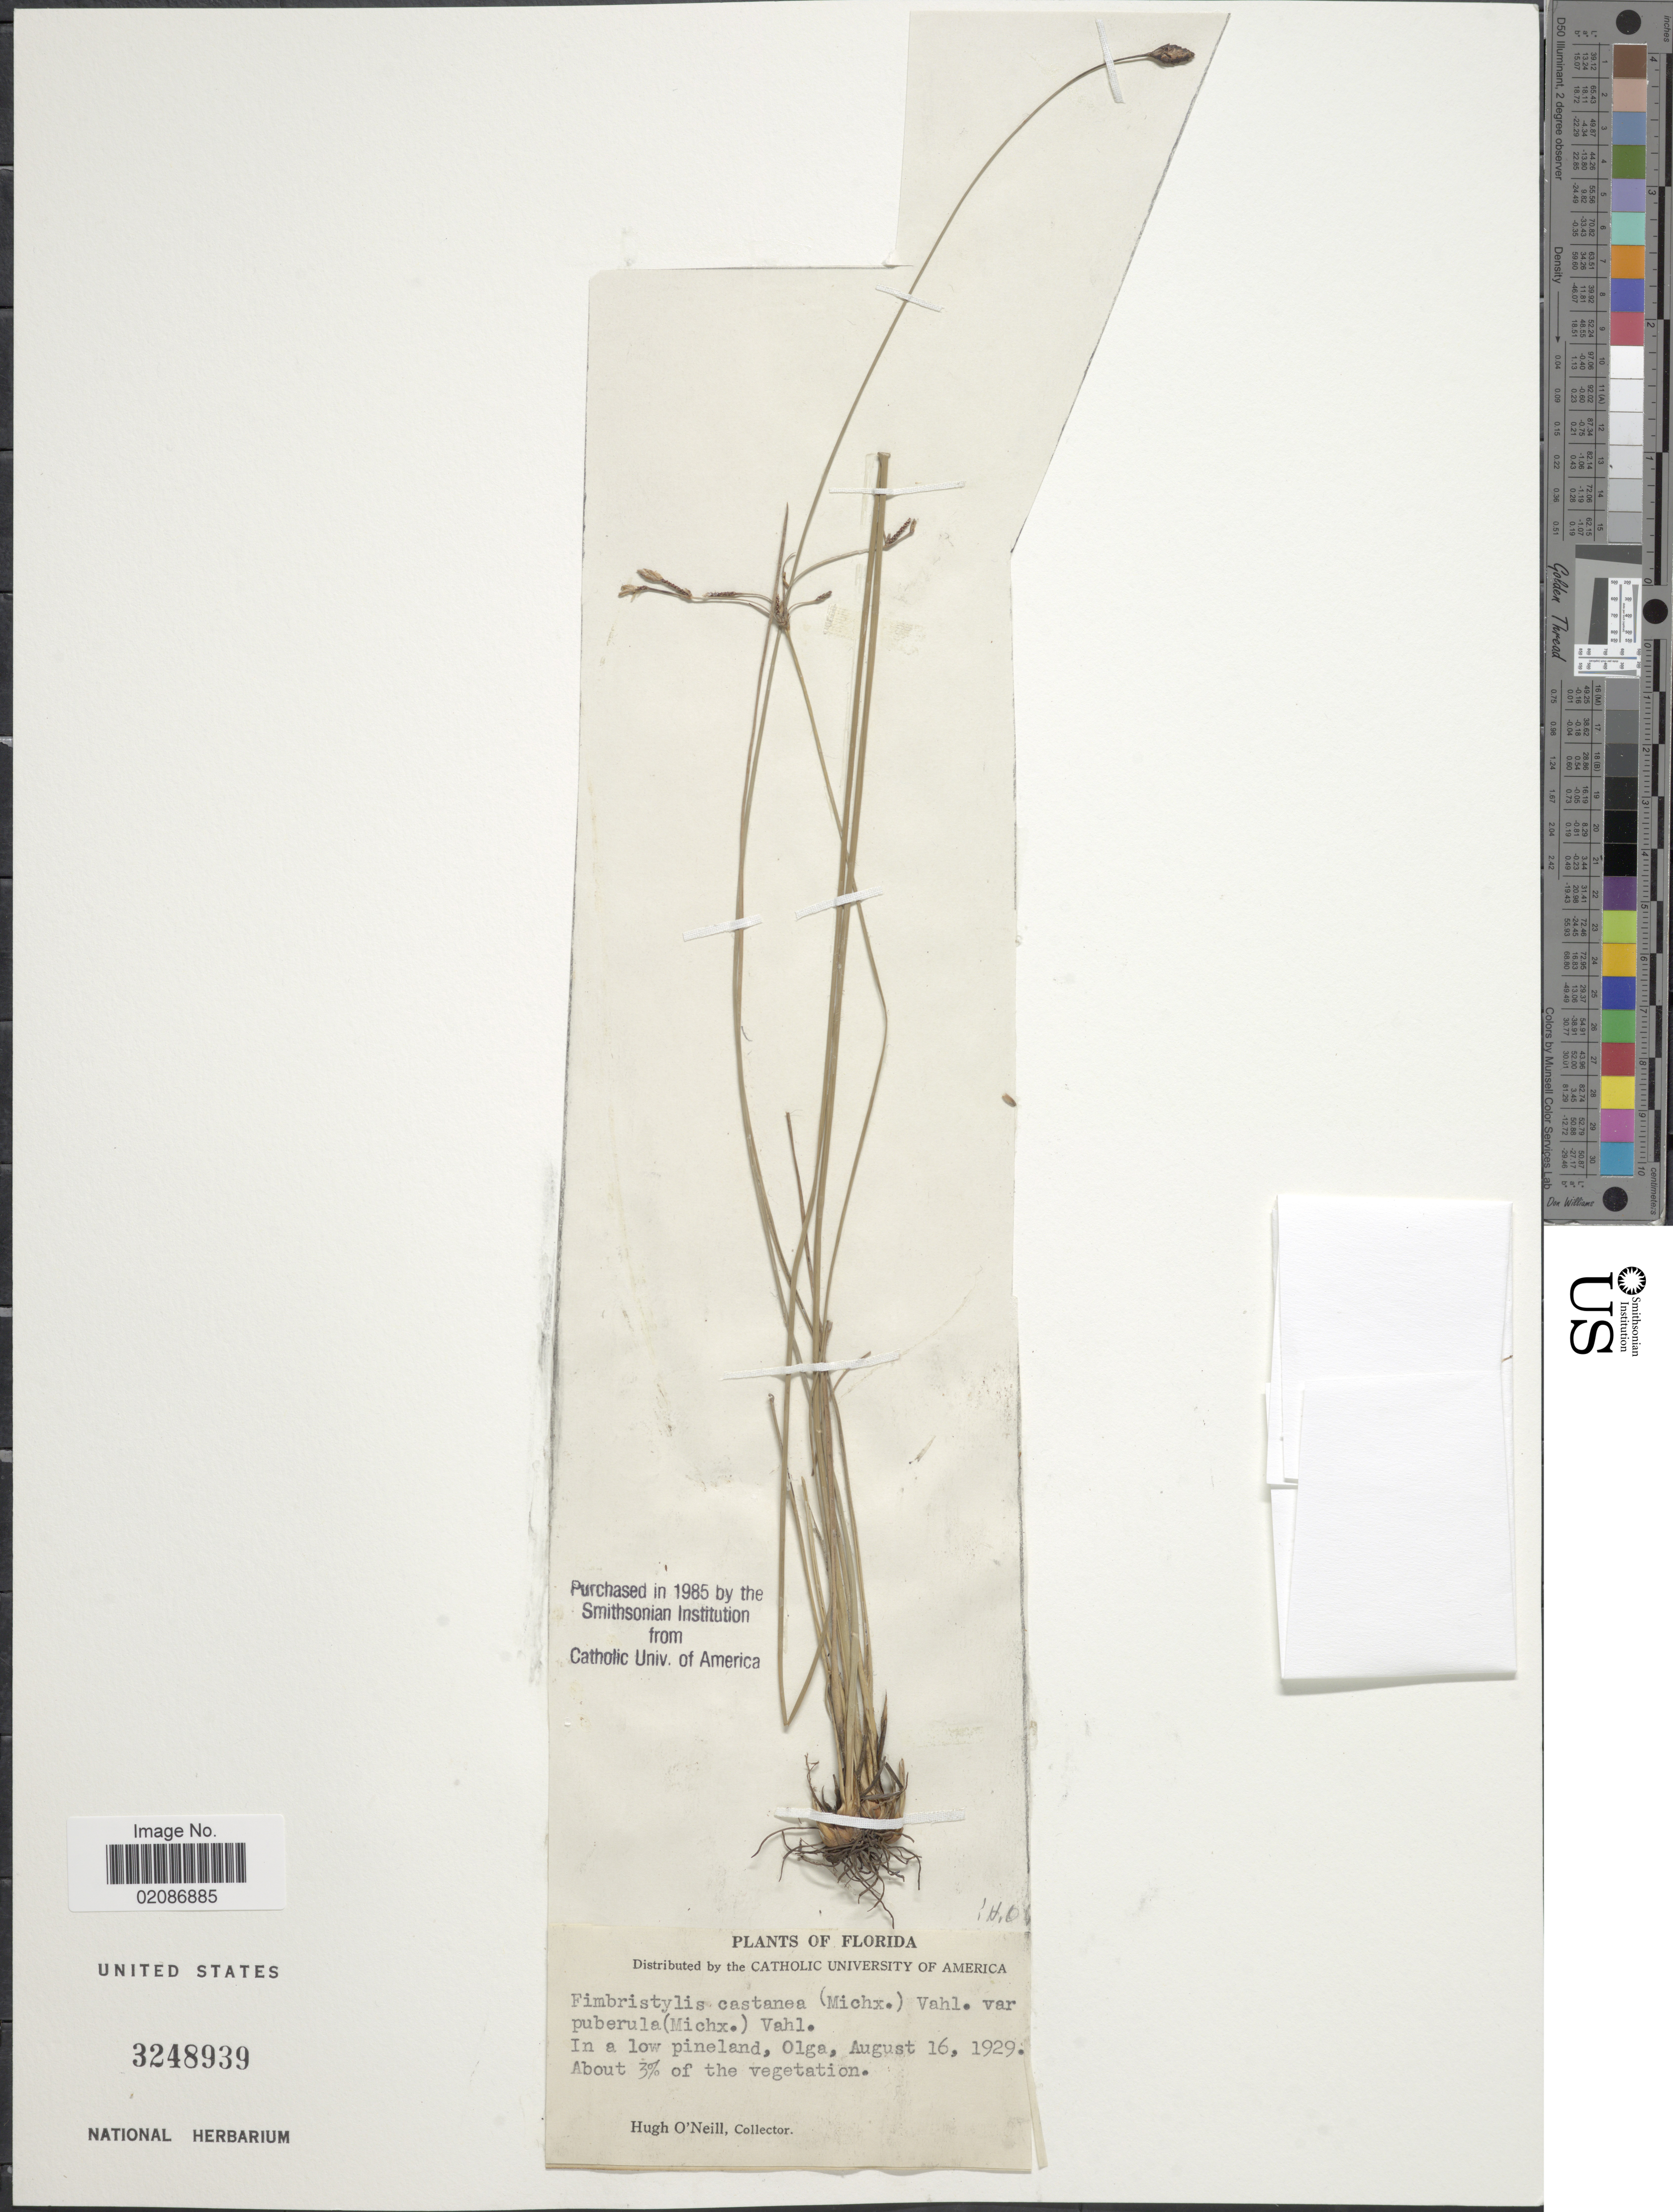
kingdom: Plantae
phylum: Tracheophyta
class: Liliopsida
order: Poales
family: Cyperaceae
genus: Fimbristylis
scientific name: Fimbristylis puberula var. puberula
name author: (Michx.) Vahl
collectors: H. O'Neill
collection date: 1929-08-16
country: United States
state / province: Florida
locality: Olga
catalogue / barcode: US 3248939